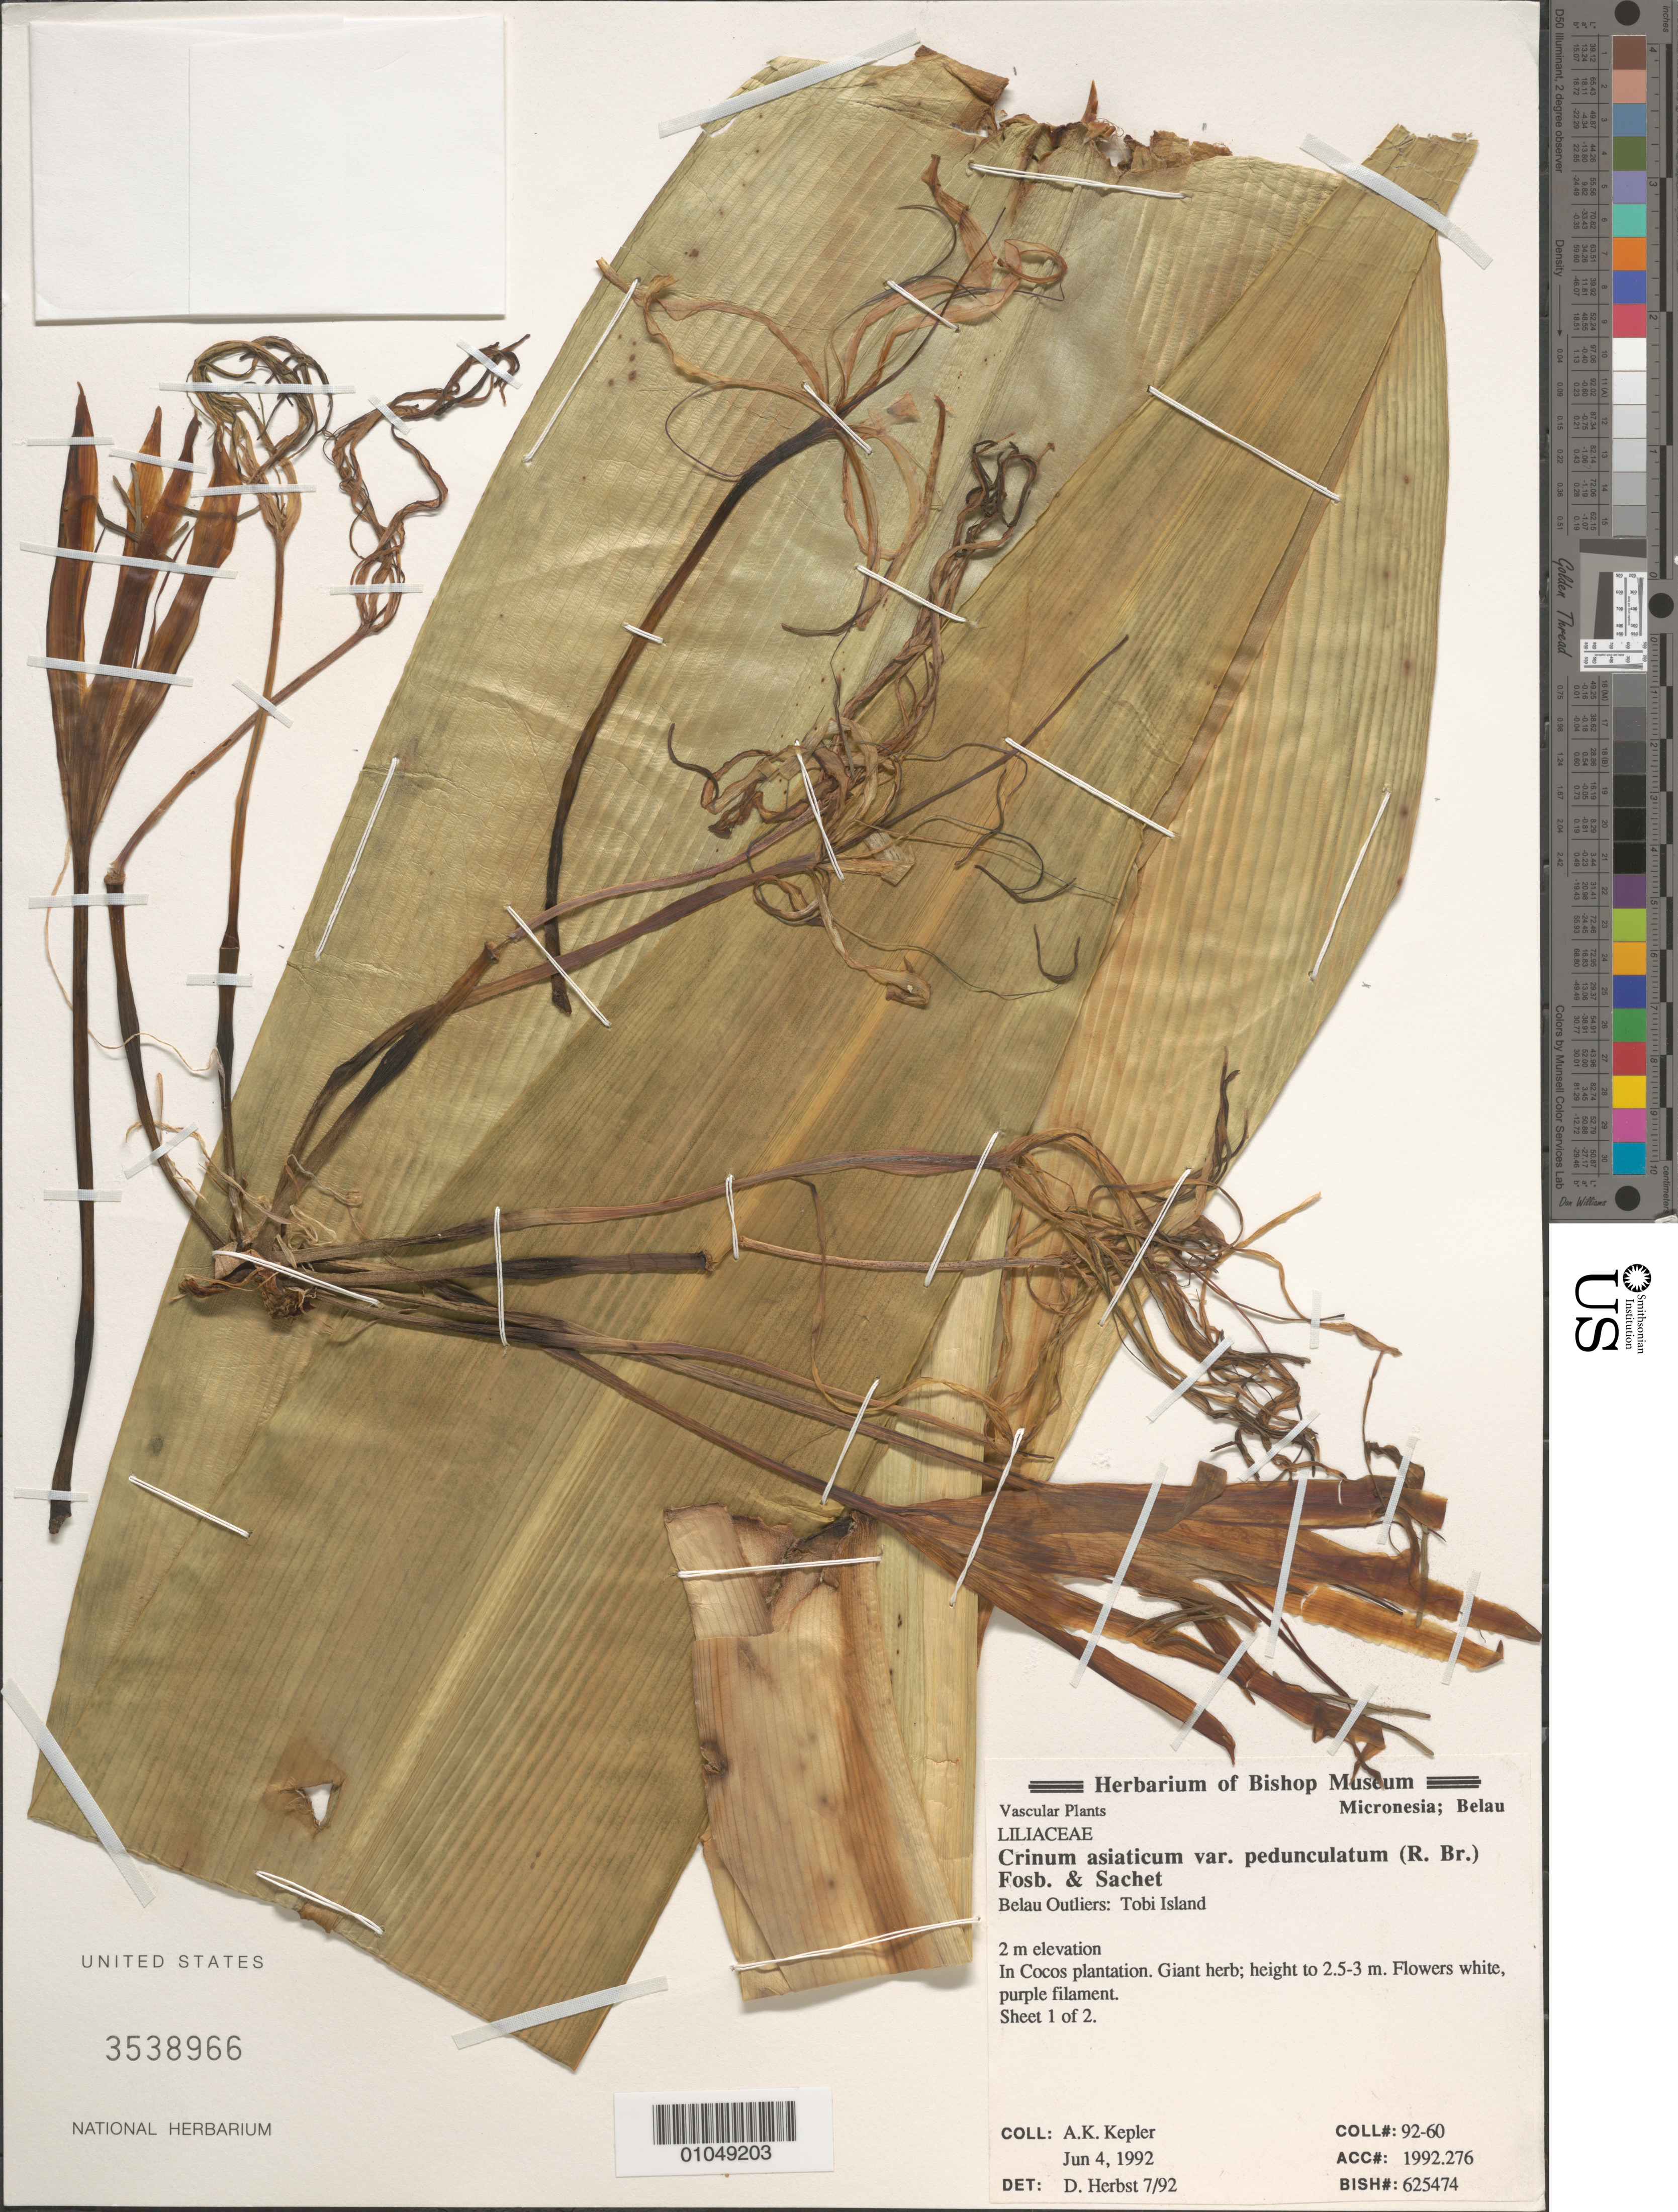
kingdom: Plantae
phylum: Tracheophyta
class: Liliopsida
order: Asparagales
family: Amaryllidaceae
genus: Crinum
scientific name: Crinum asiaticum var. pedunculatum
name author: (R. Br.) Fosberg & Sachet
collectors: A. K. Kepler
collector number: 92-60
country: Palau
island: Tobi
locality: Belau Outliers, in Cocos plantation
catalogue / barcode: US 3538966